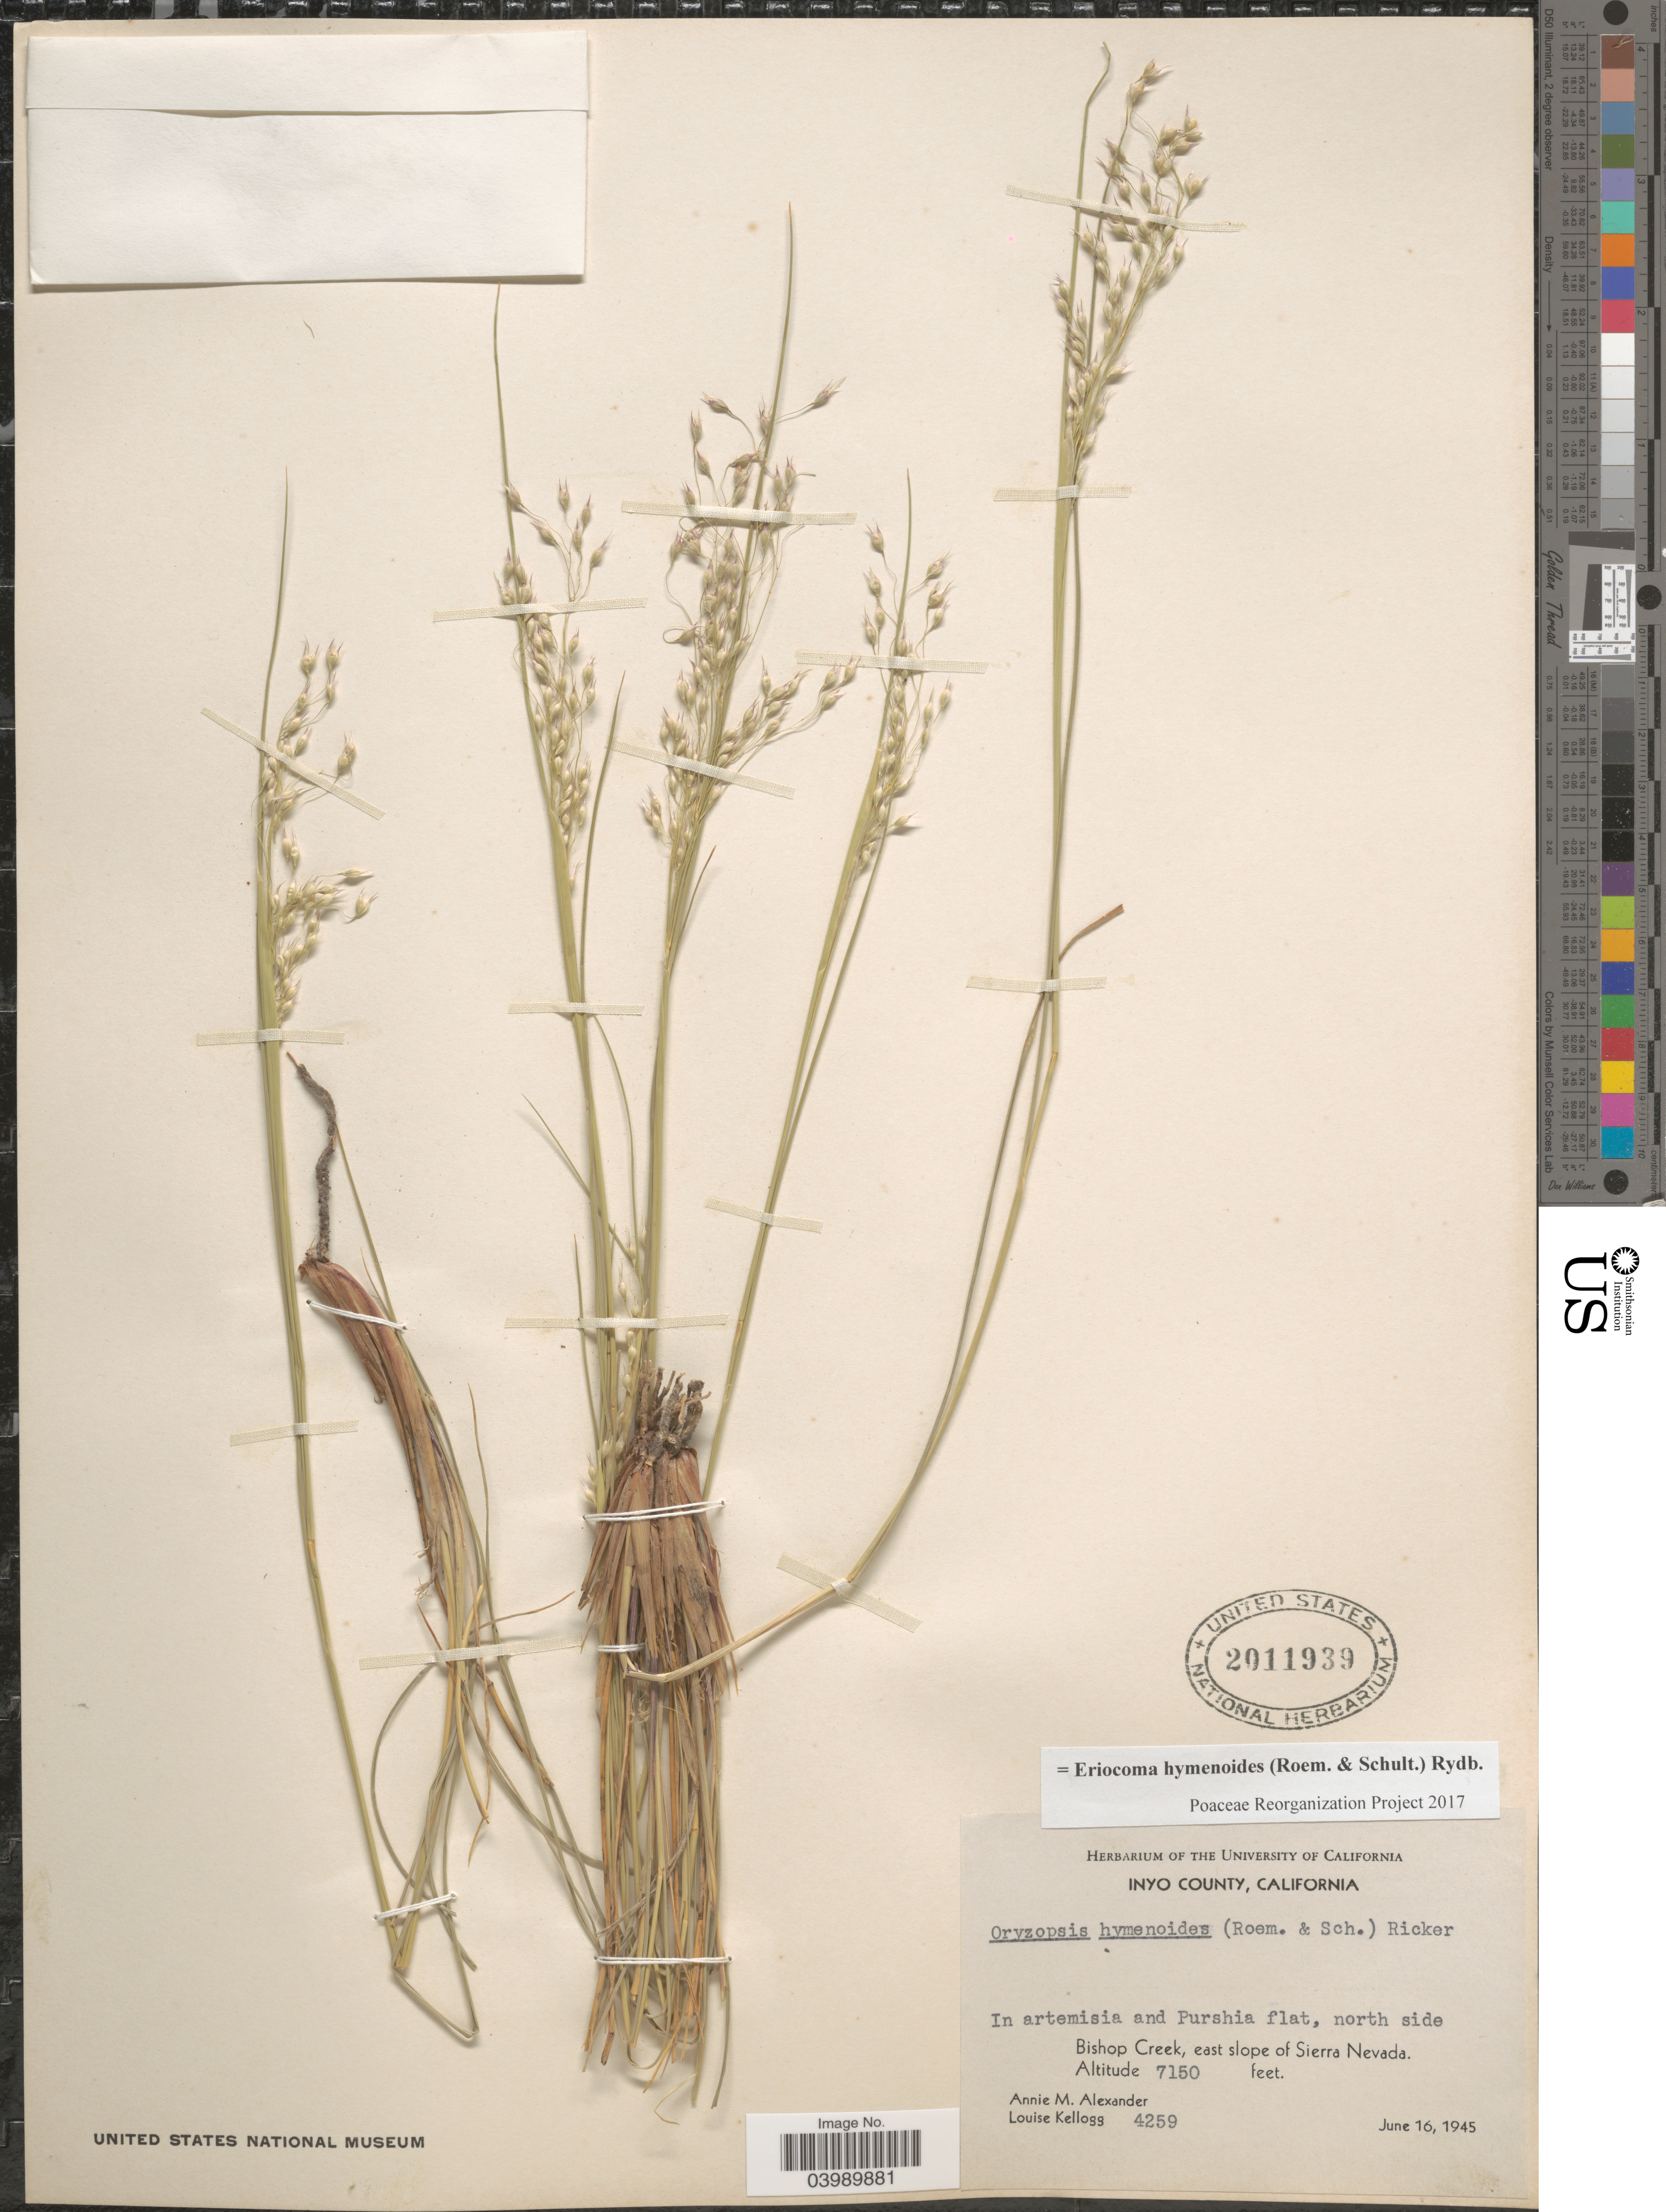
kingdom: Plantae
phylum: Tracheophyta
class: Liliopsida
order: Poales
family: Poaceae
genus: Eriocoma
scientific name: Eriocoma hymenoides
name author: (Roem. & Schult.) Rydb.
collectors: A. M. Alexander & L. Kellogg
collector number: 4259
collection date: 1945-06-16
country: United States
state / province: California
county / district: Inyo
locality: Inyo County. In artemisia and Purshia flat, north side Bishop Creek, east slope of Sierra Nevada.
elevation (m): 2179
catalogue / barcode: US 2011939